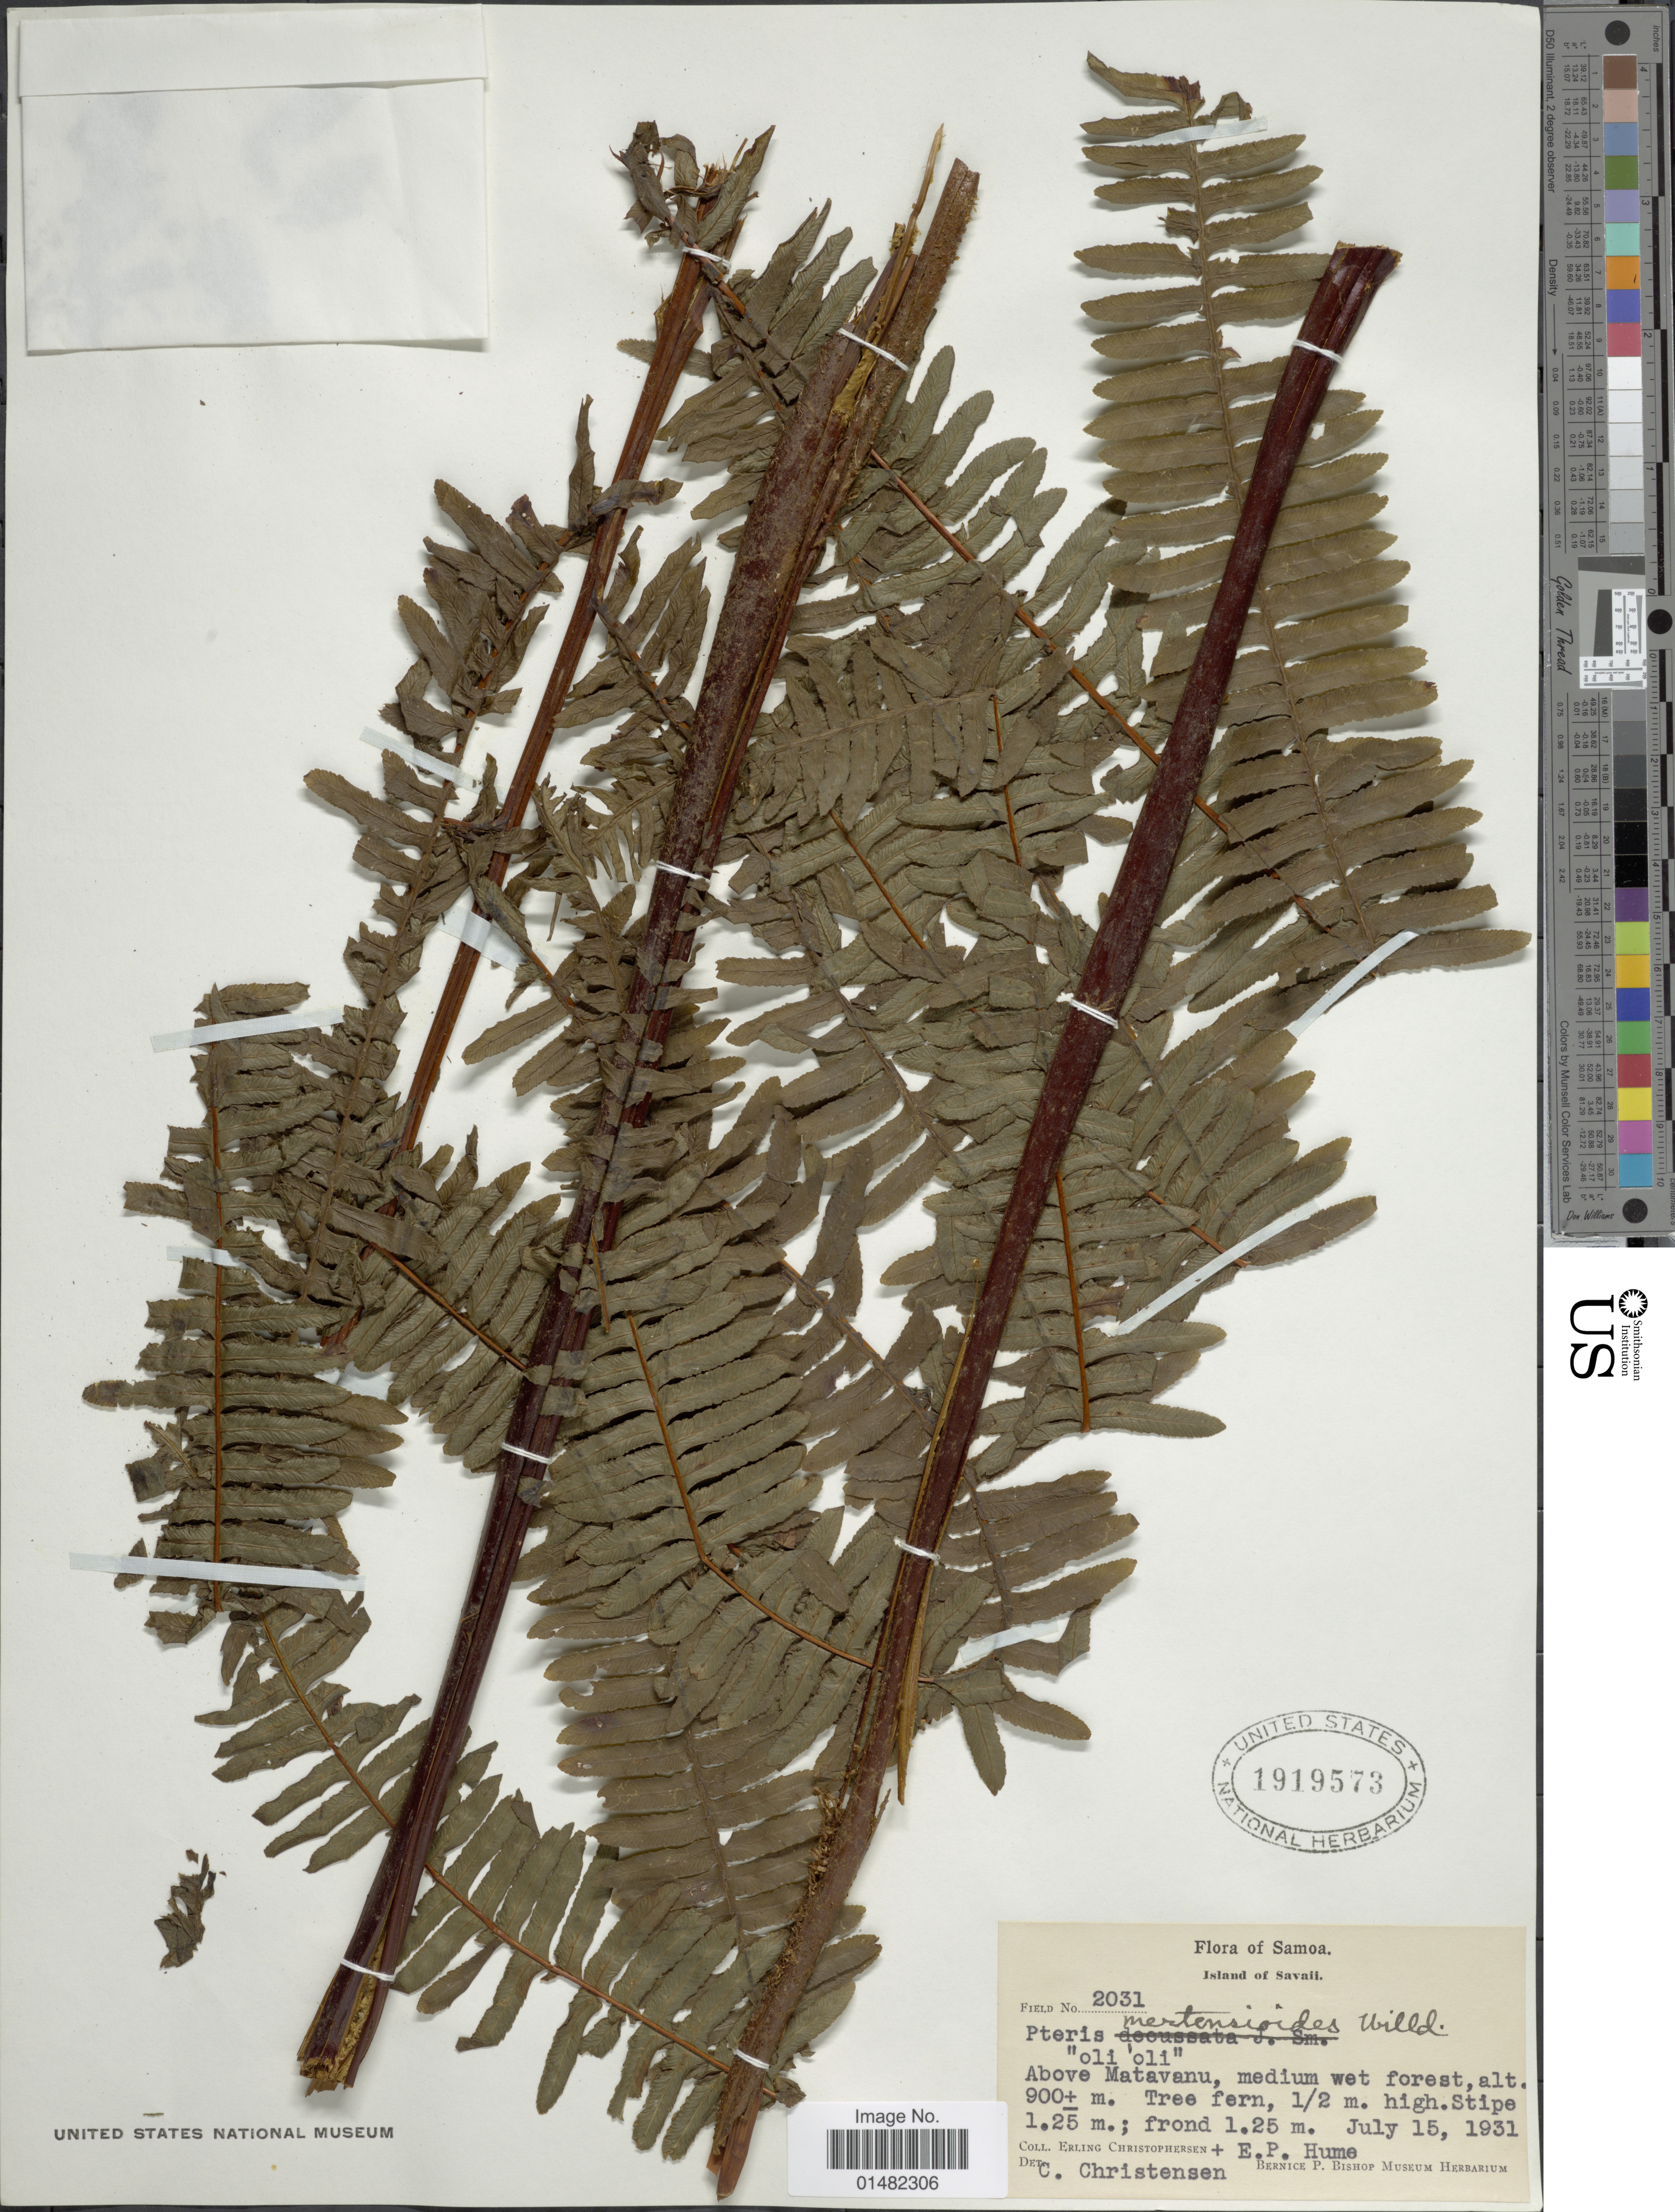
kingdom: Plantae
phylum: Tracheophyta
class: Polypodiopsida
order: Polypodiales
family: Pteridaceae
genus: Pteris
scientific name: Pteris mertensioides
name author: Willd.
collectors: E. Christophersen & E. P. Hume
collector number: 2031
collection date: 1931-07-15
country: Samoa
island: Savai'i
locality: Island of Savaii. Above Matavanu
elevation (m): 900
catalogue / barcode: US 1919573